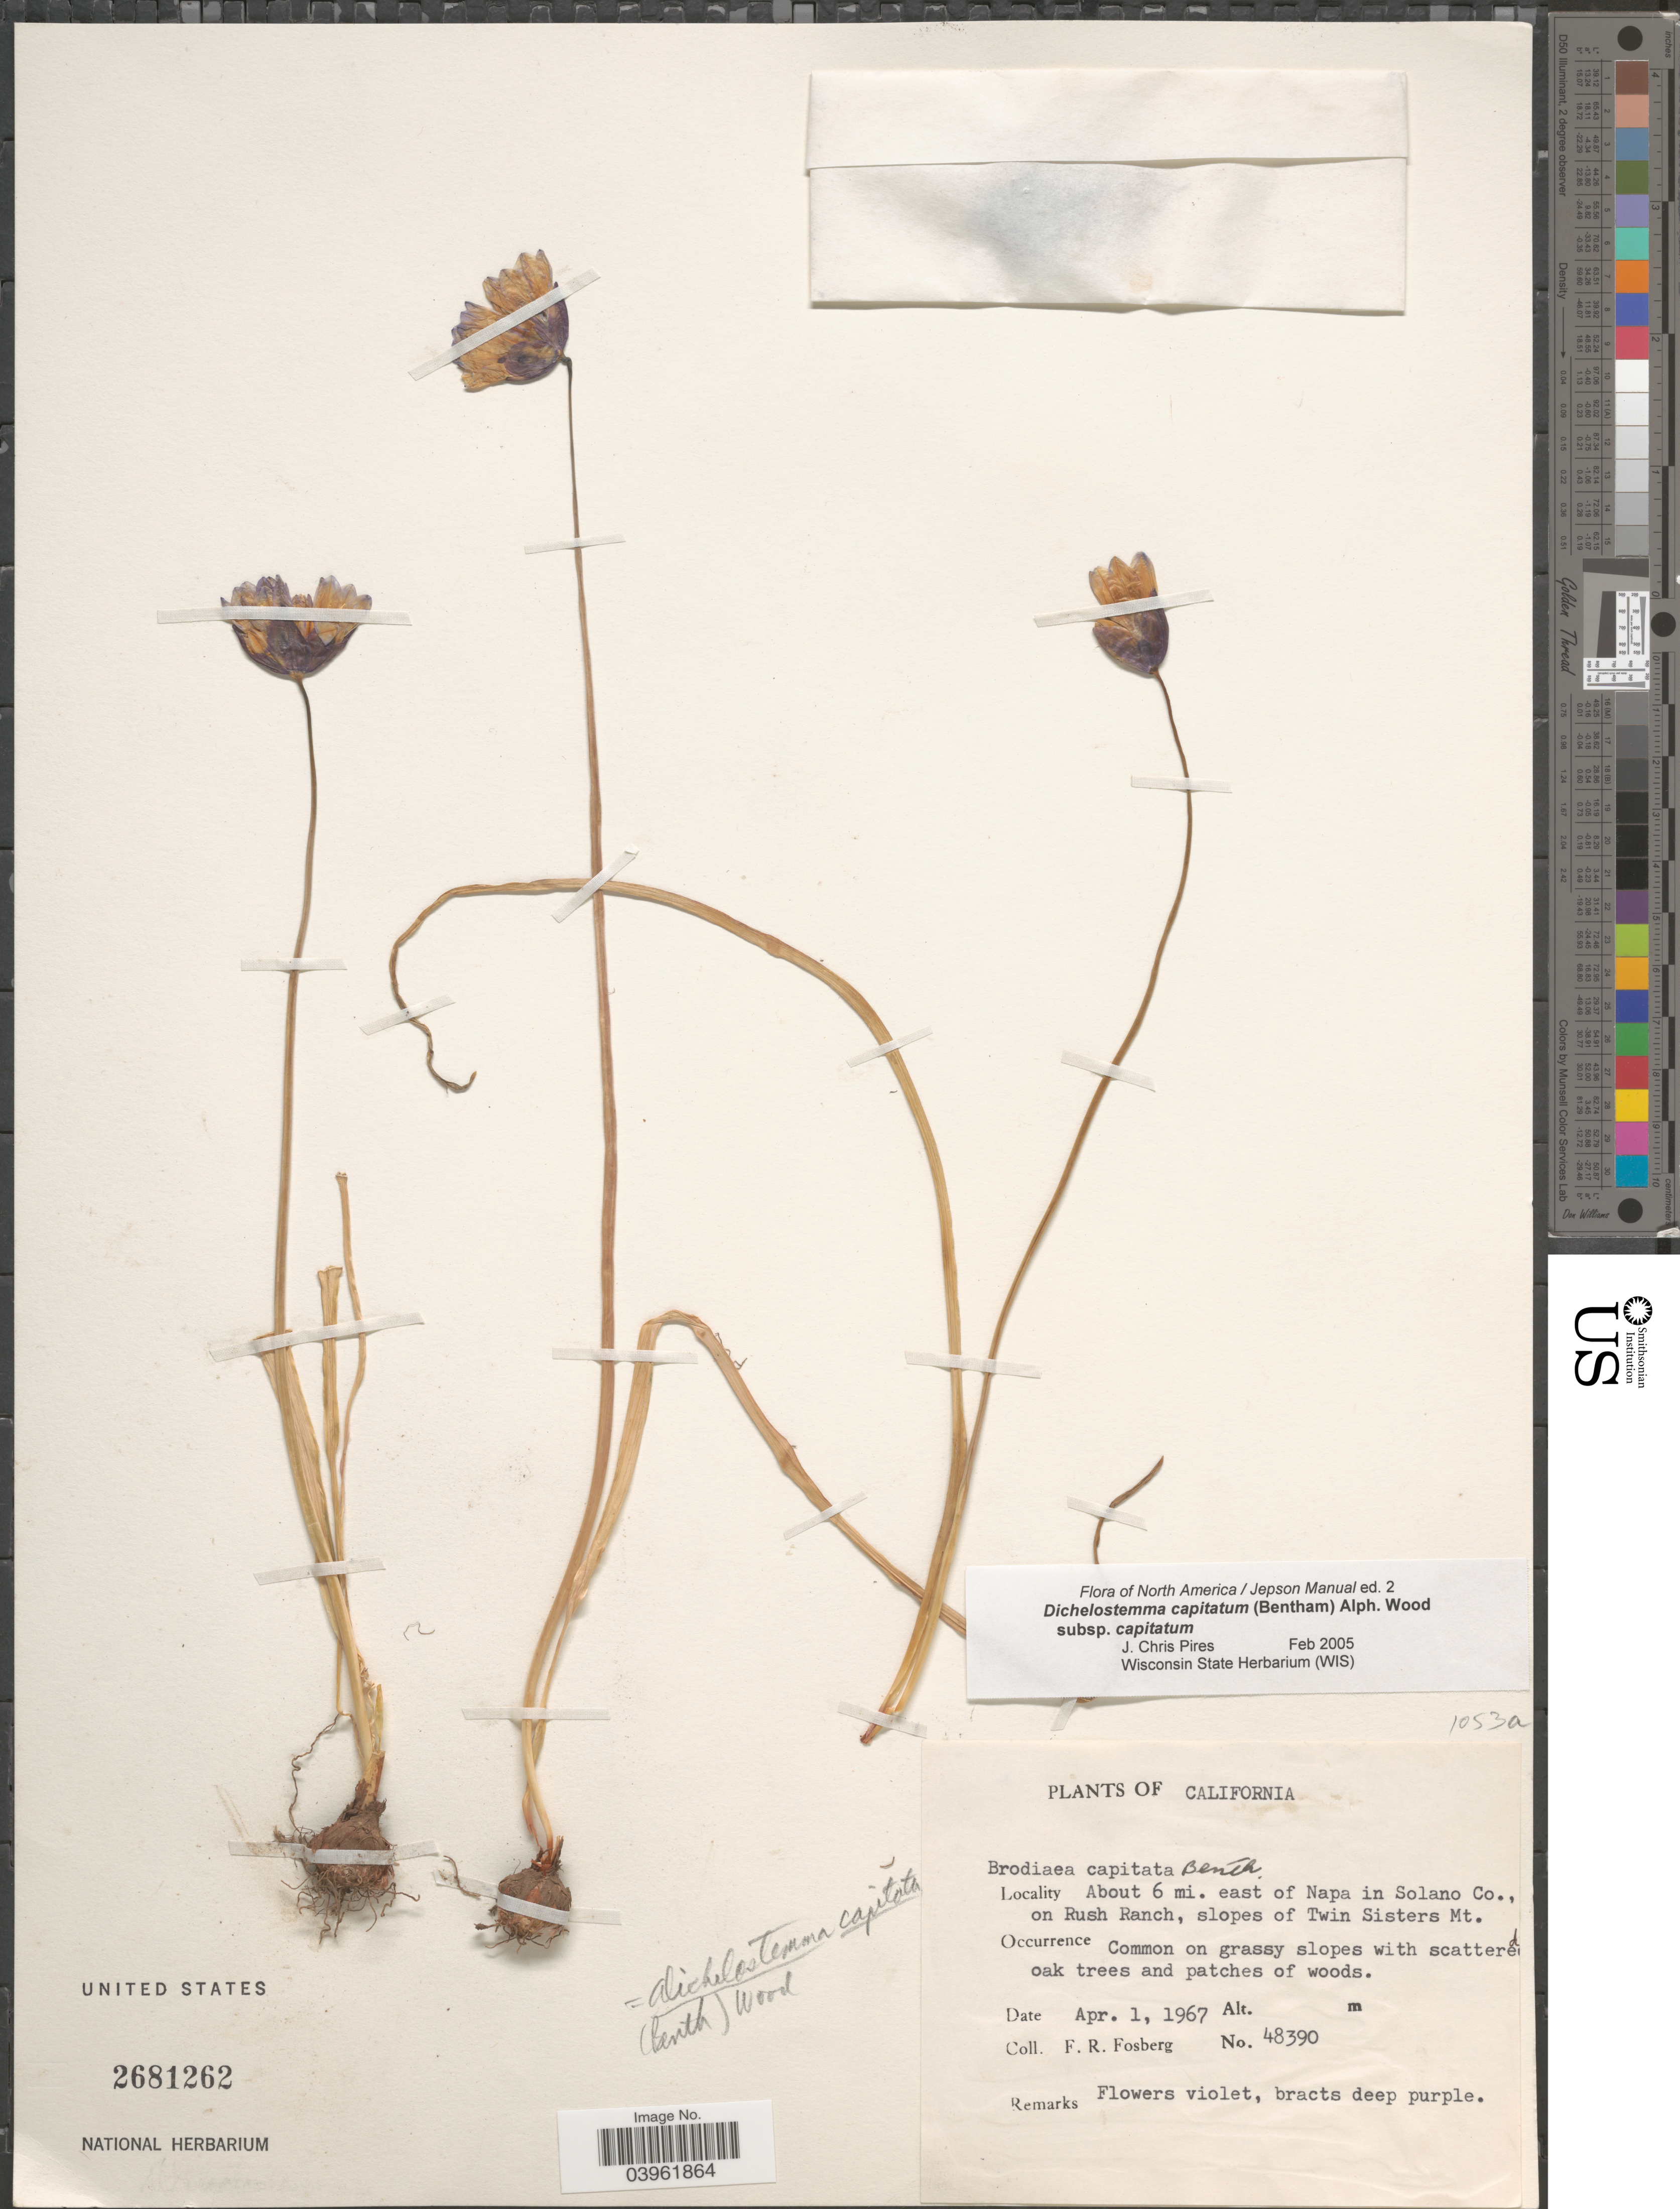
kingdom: Plantae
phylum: Tracheophyta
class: Liliopsida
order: Asparagales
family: Asparagaceae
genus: Dichelostemma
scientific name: Dichelostemma capitatum subsp. capitatum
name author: (Benth.) Alph. Wood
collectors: F. R. Fosberg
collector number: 48390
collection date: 1967-04-01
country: United States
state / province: California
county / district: Solano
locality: About 6 mi. east of Napa in Solano Co., on Rush Ranch, slopes of Twin Sisters Mt.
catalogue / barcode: US 2681262